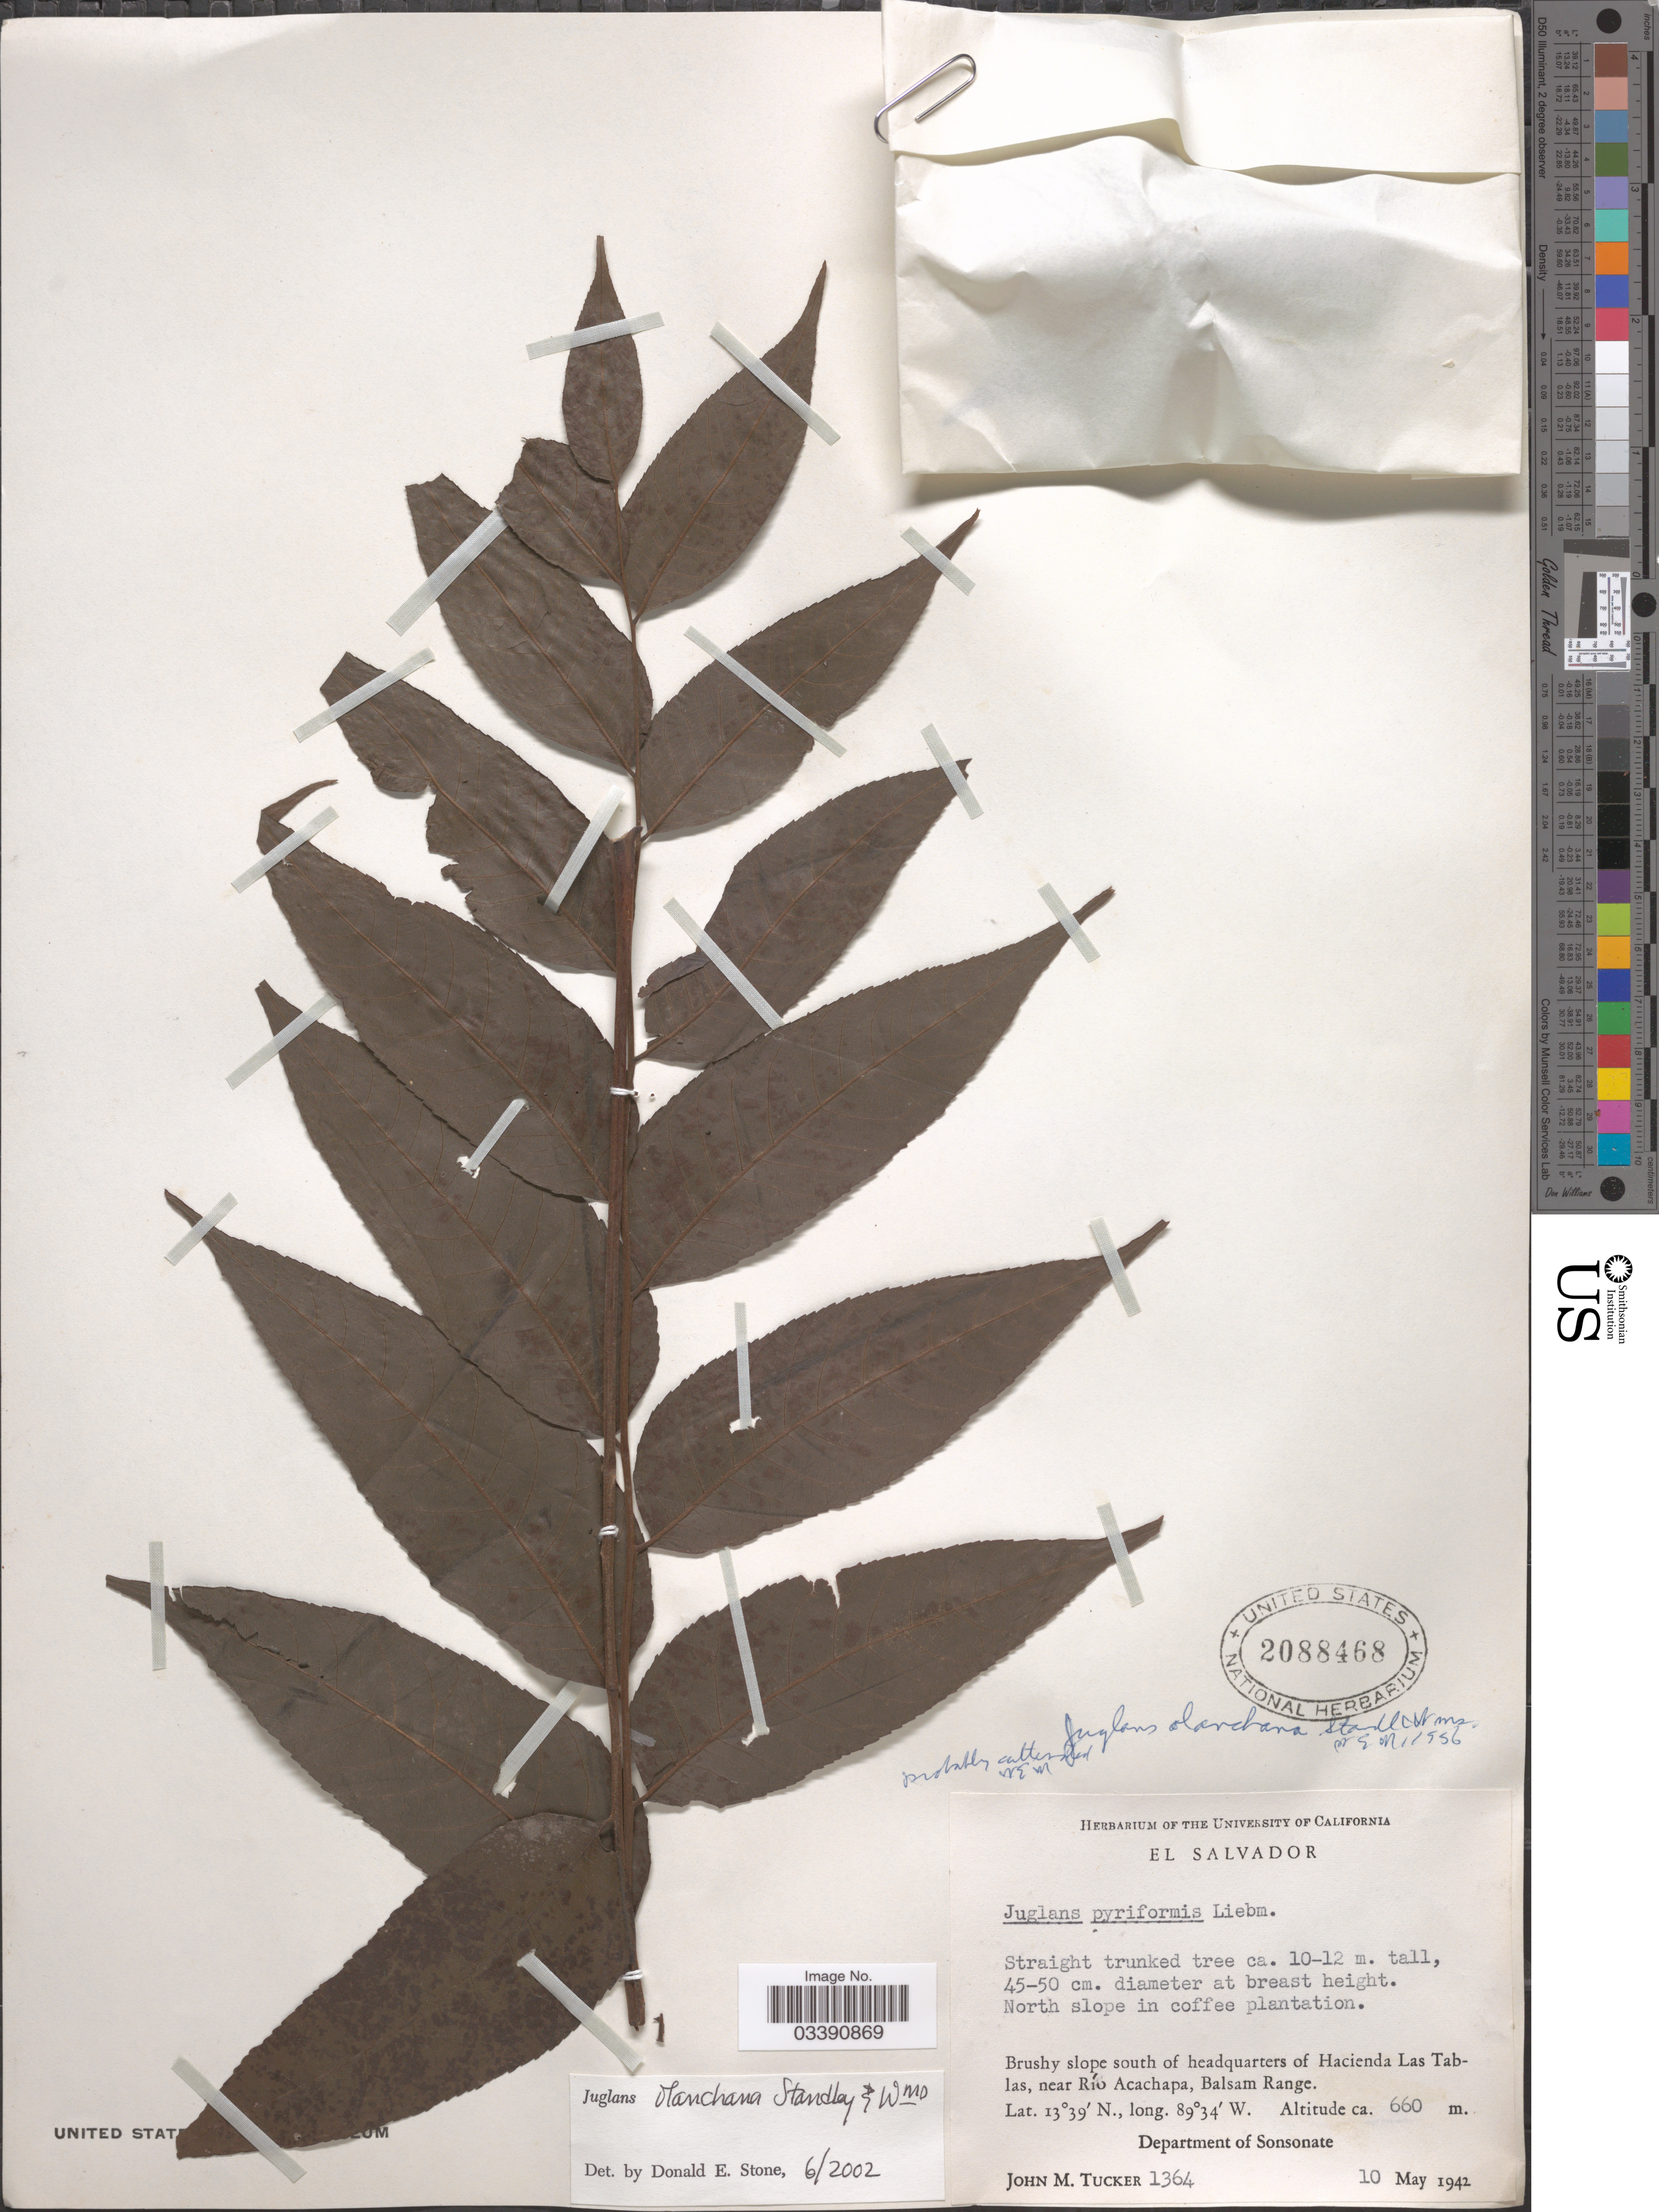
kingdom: Plantae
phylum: Tracheophyta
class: Magnoliopsida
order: Fagales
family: Juglandaceae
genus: Juglans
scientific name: Juglans olanchana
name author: Standl. & L.O. Williams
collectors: J. M. Tucker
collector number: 1364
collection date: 1942-05-10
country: El Salvador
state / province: Sonsonate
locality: North slope in coffee plantation. Brushy slope south of headquarters of Hacienda Las Tablas, near Río Acachapa, Balsam Range. Department of Sonsonate.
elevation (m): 660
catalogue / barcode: US 2088468